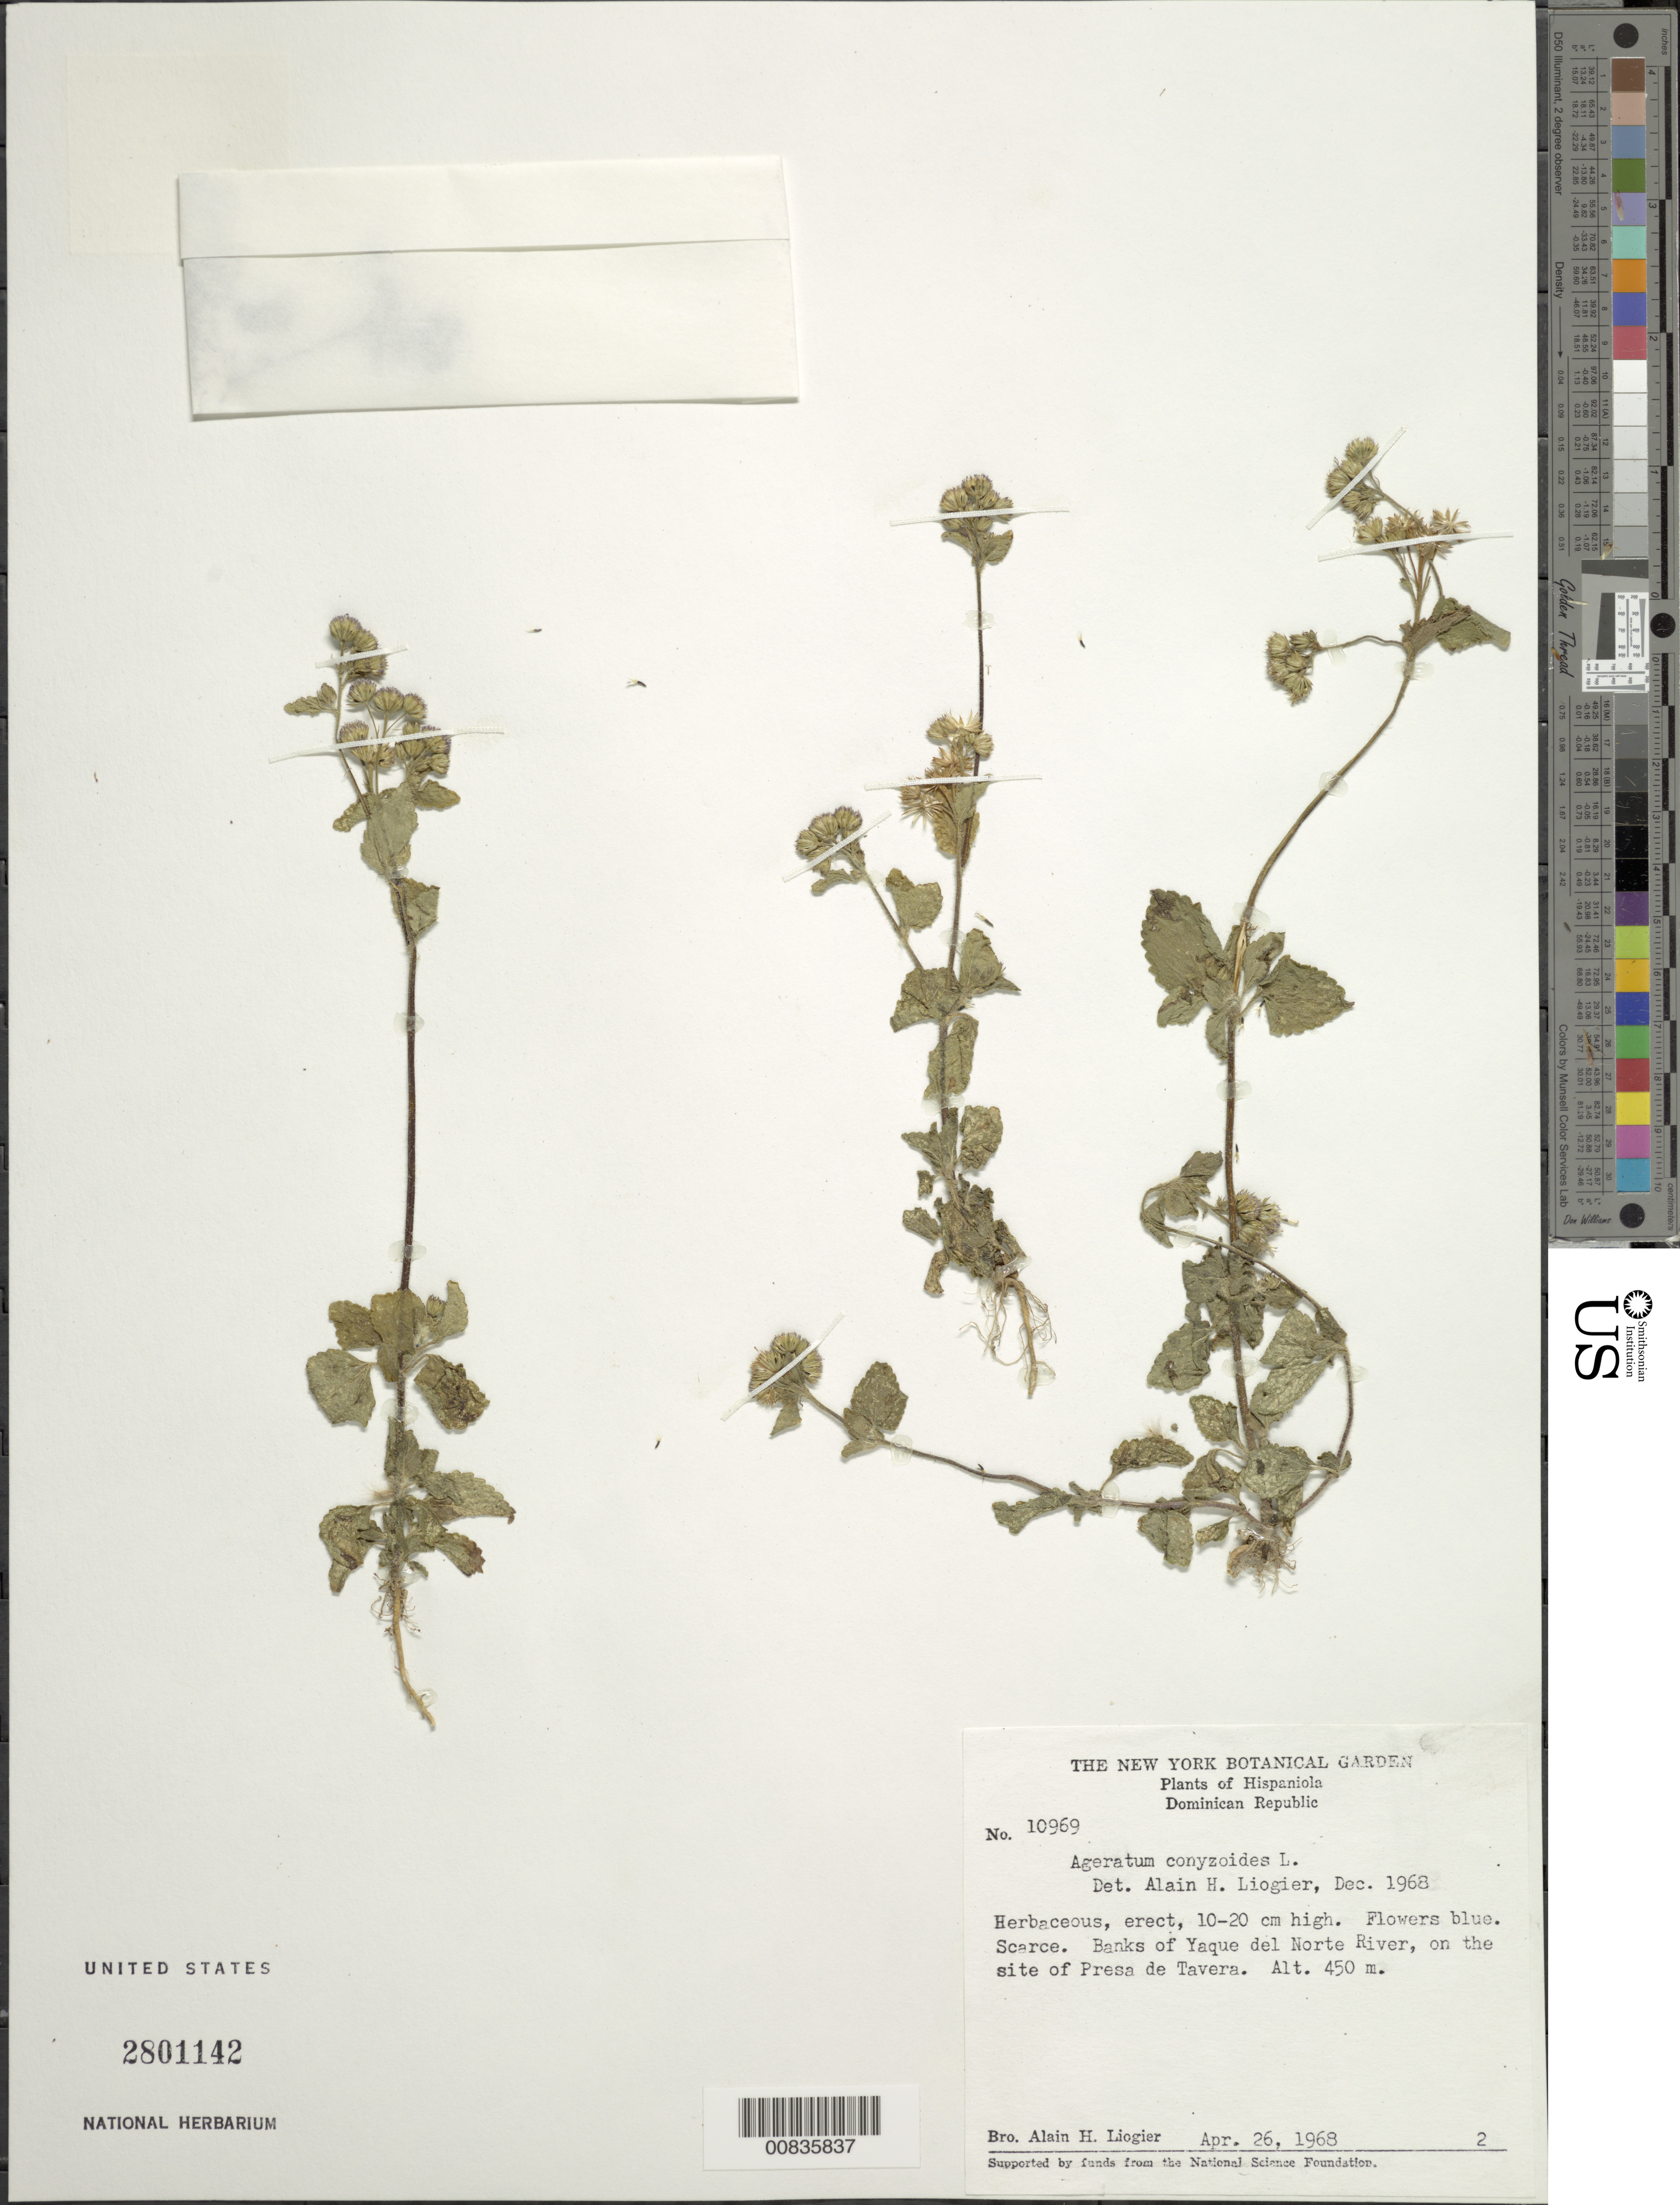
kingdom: Plantae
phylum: Tracheophyta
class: Magnoliopsida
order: Asterales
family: Asteraceae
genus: Ageratum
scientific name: Ageratum conyzoides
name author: L.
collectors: A. H. Liogier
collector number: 10969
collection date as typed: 26 Apr 1968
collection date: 1968-04-26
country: Dominican Republic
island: Hispaniola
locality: Yaque del Norte River, on the site of Presa de Tavera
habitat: River banks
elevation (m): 450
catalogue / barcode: US 2801142